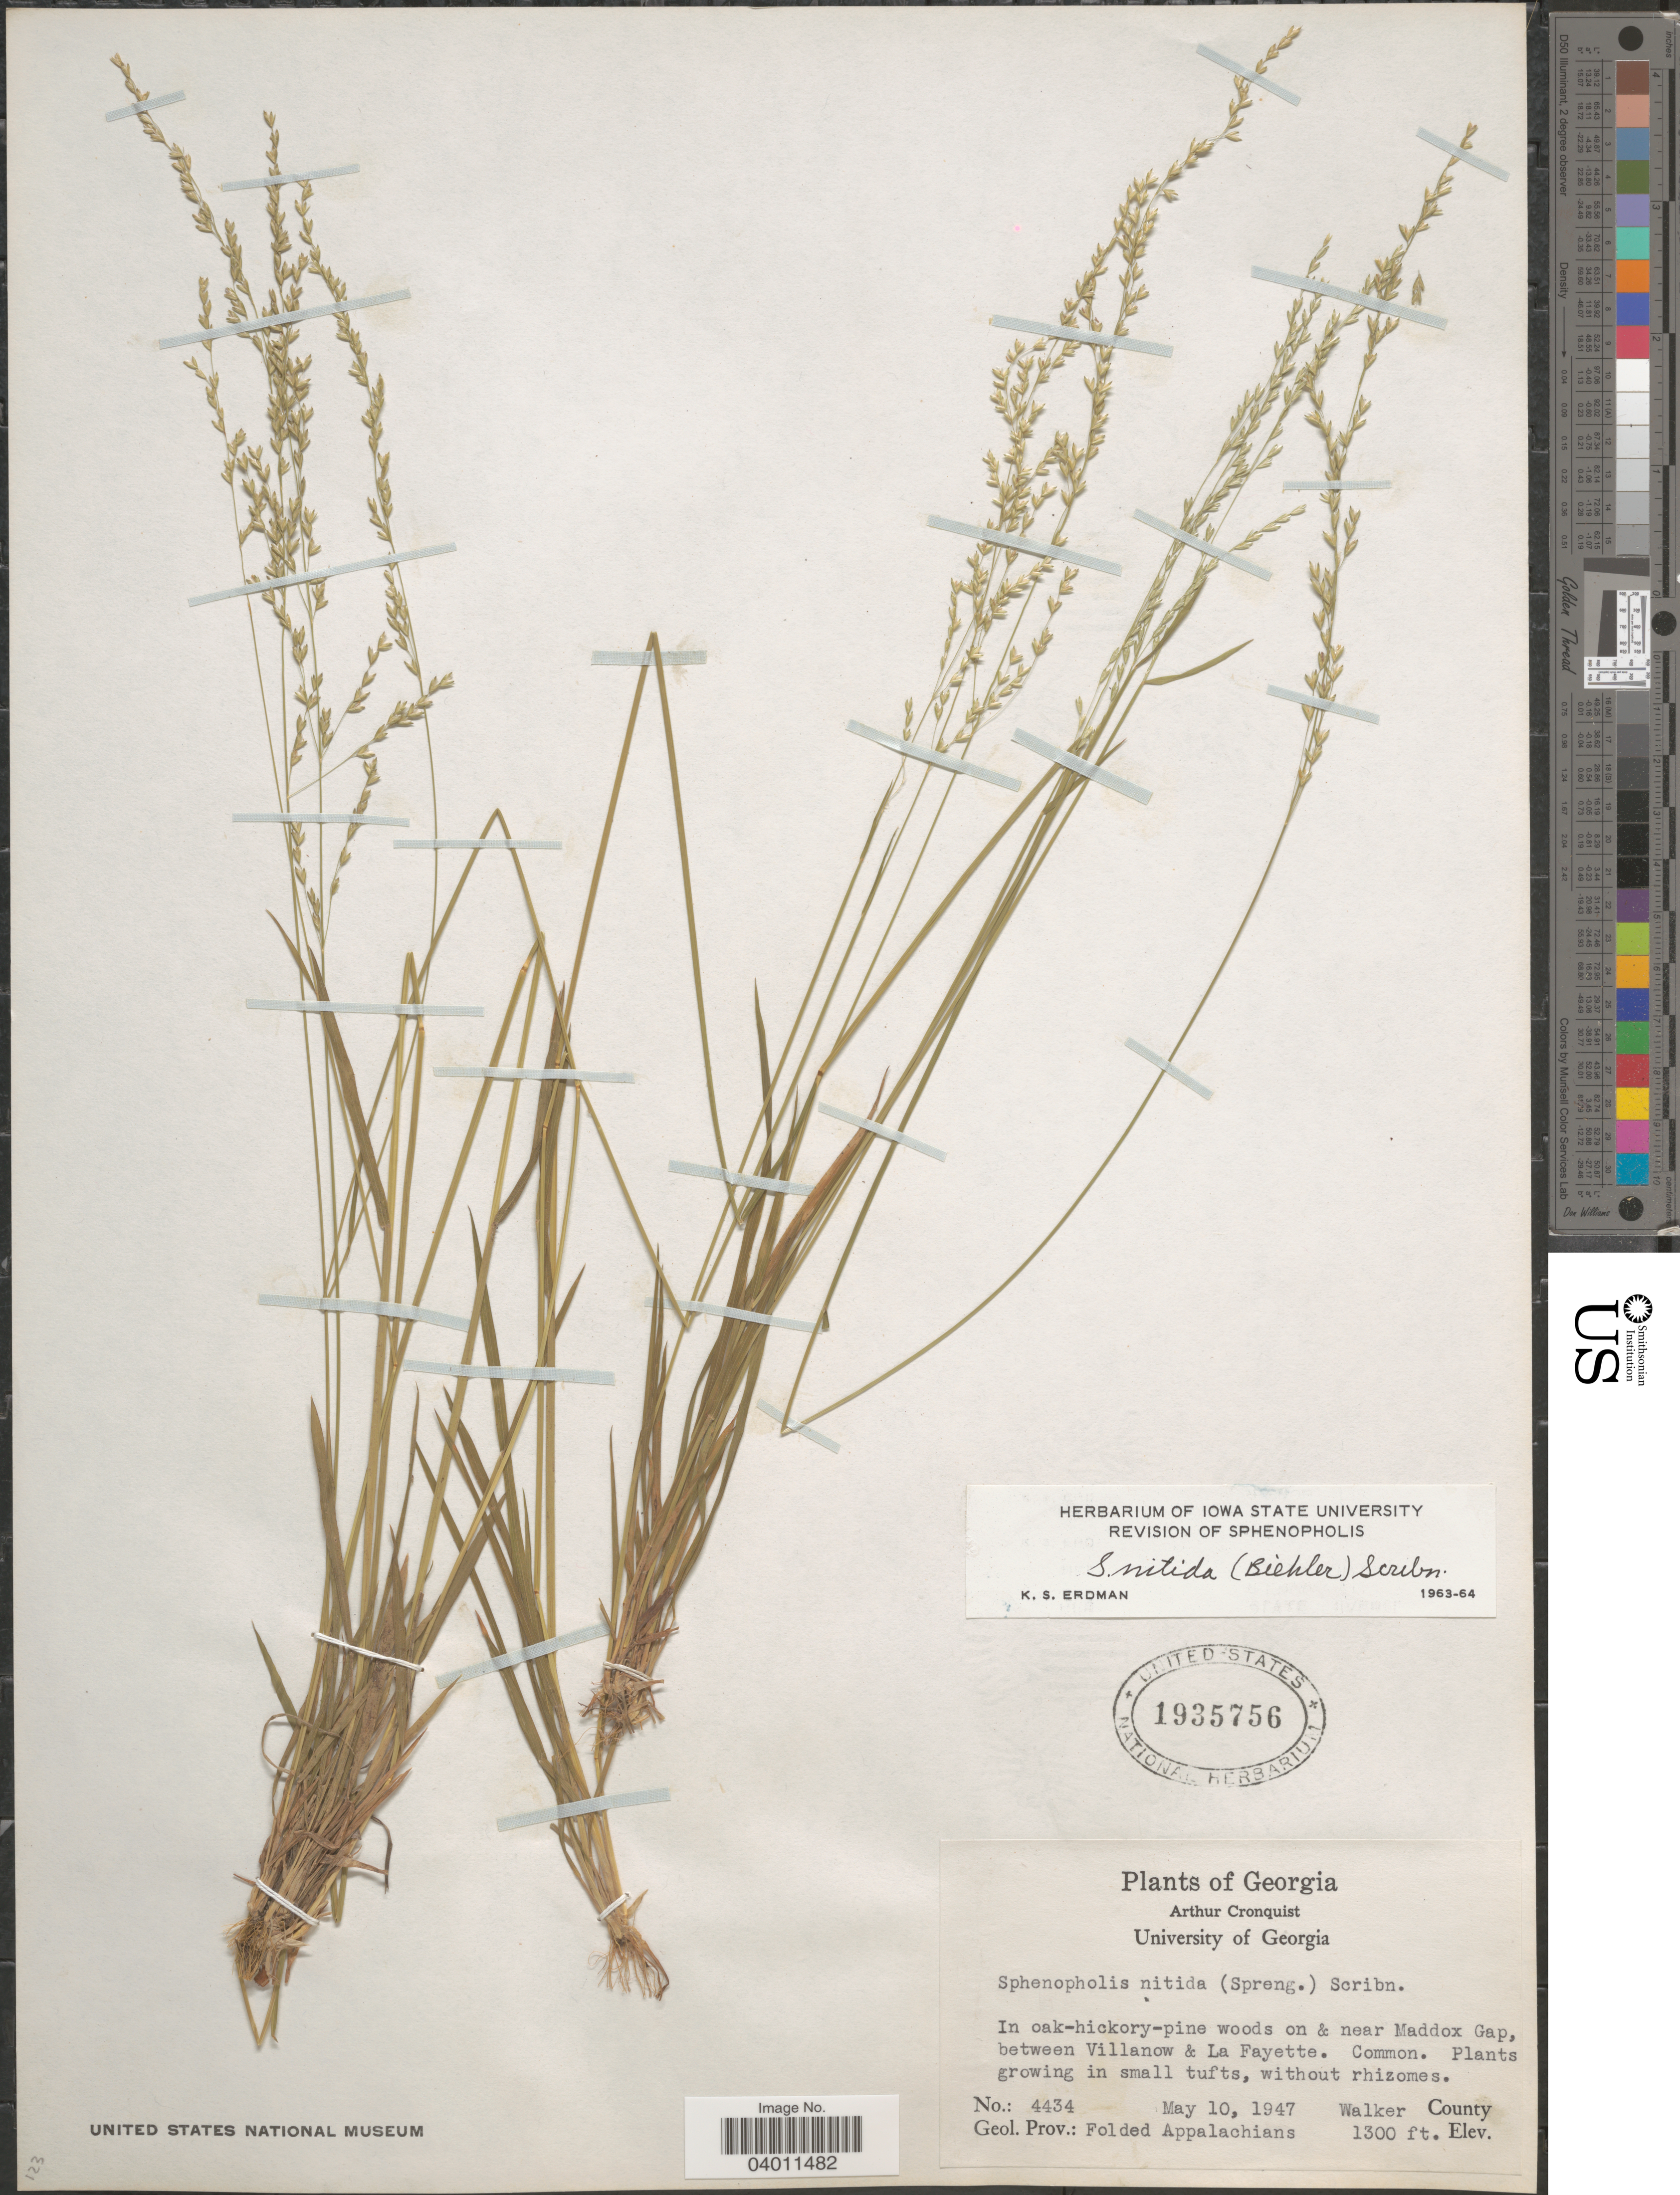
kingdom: Plantae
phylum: Tracheophyta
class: Liliopsida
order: Poales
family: Poaceae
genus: Sphenopholis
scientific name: Sphenopholis nitida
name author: (Biehler) Scribn.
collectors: A. J. Cronquist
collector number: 4434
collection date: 1947-05-10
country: United States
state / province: Georgia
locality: In oak-hickory-pine woods on & near Maddox Gap, between Villanow & La Fayette. Walker County. Geol. Prov.: Folded Appalachians.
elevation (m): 396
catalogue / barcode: US 1935756